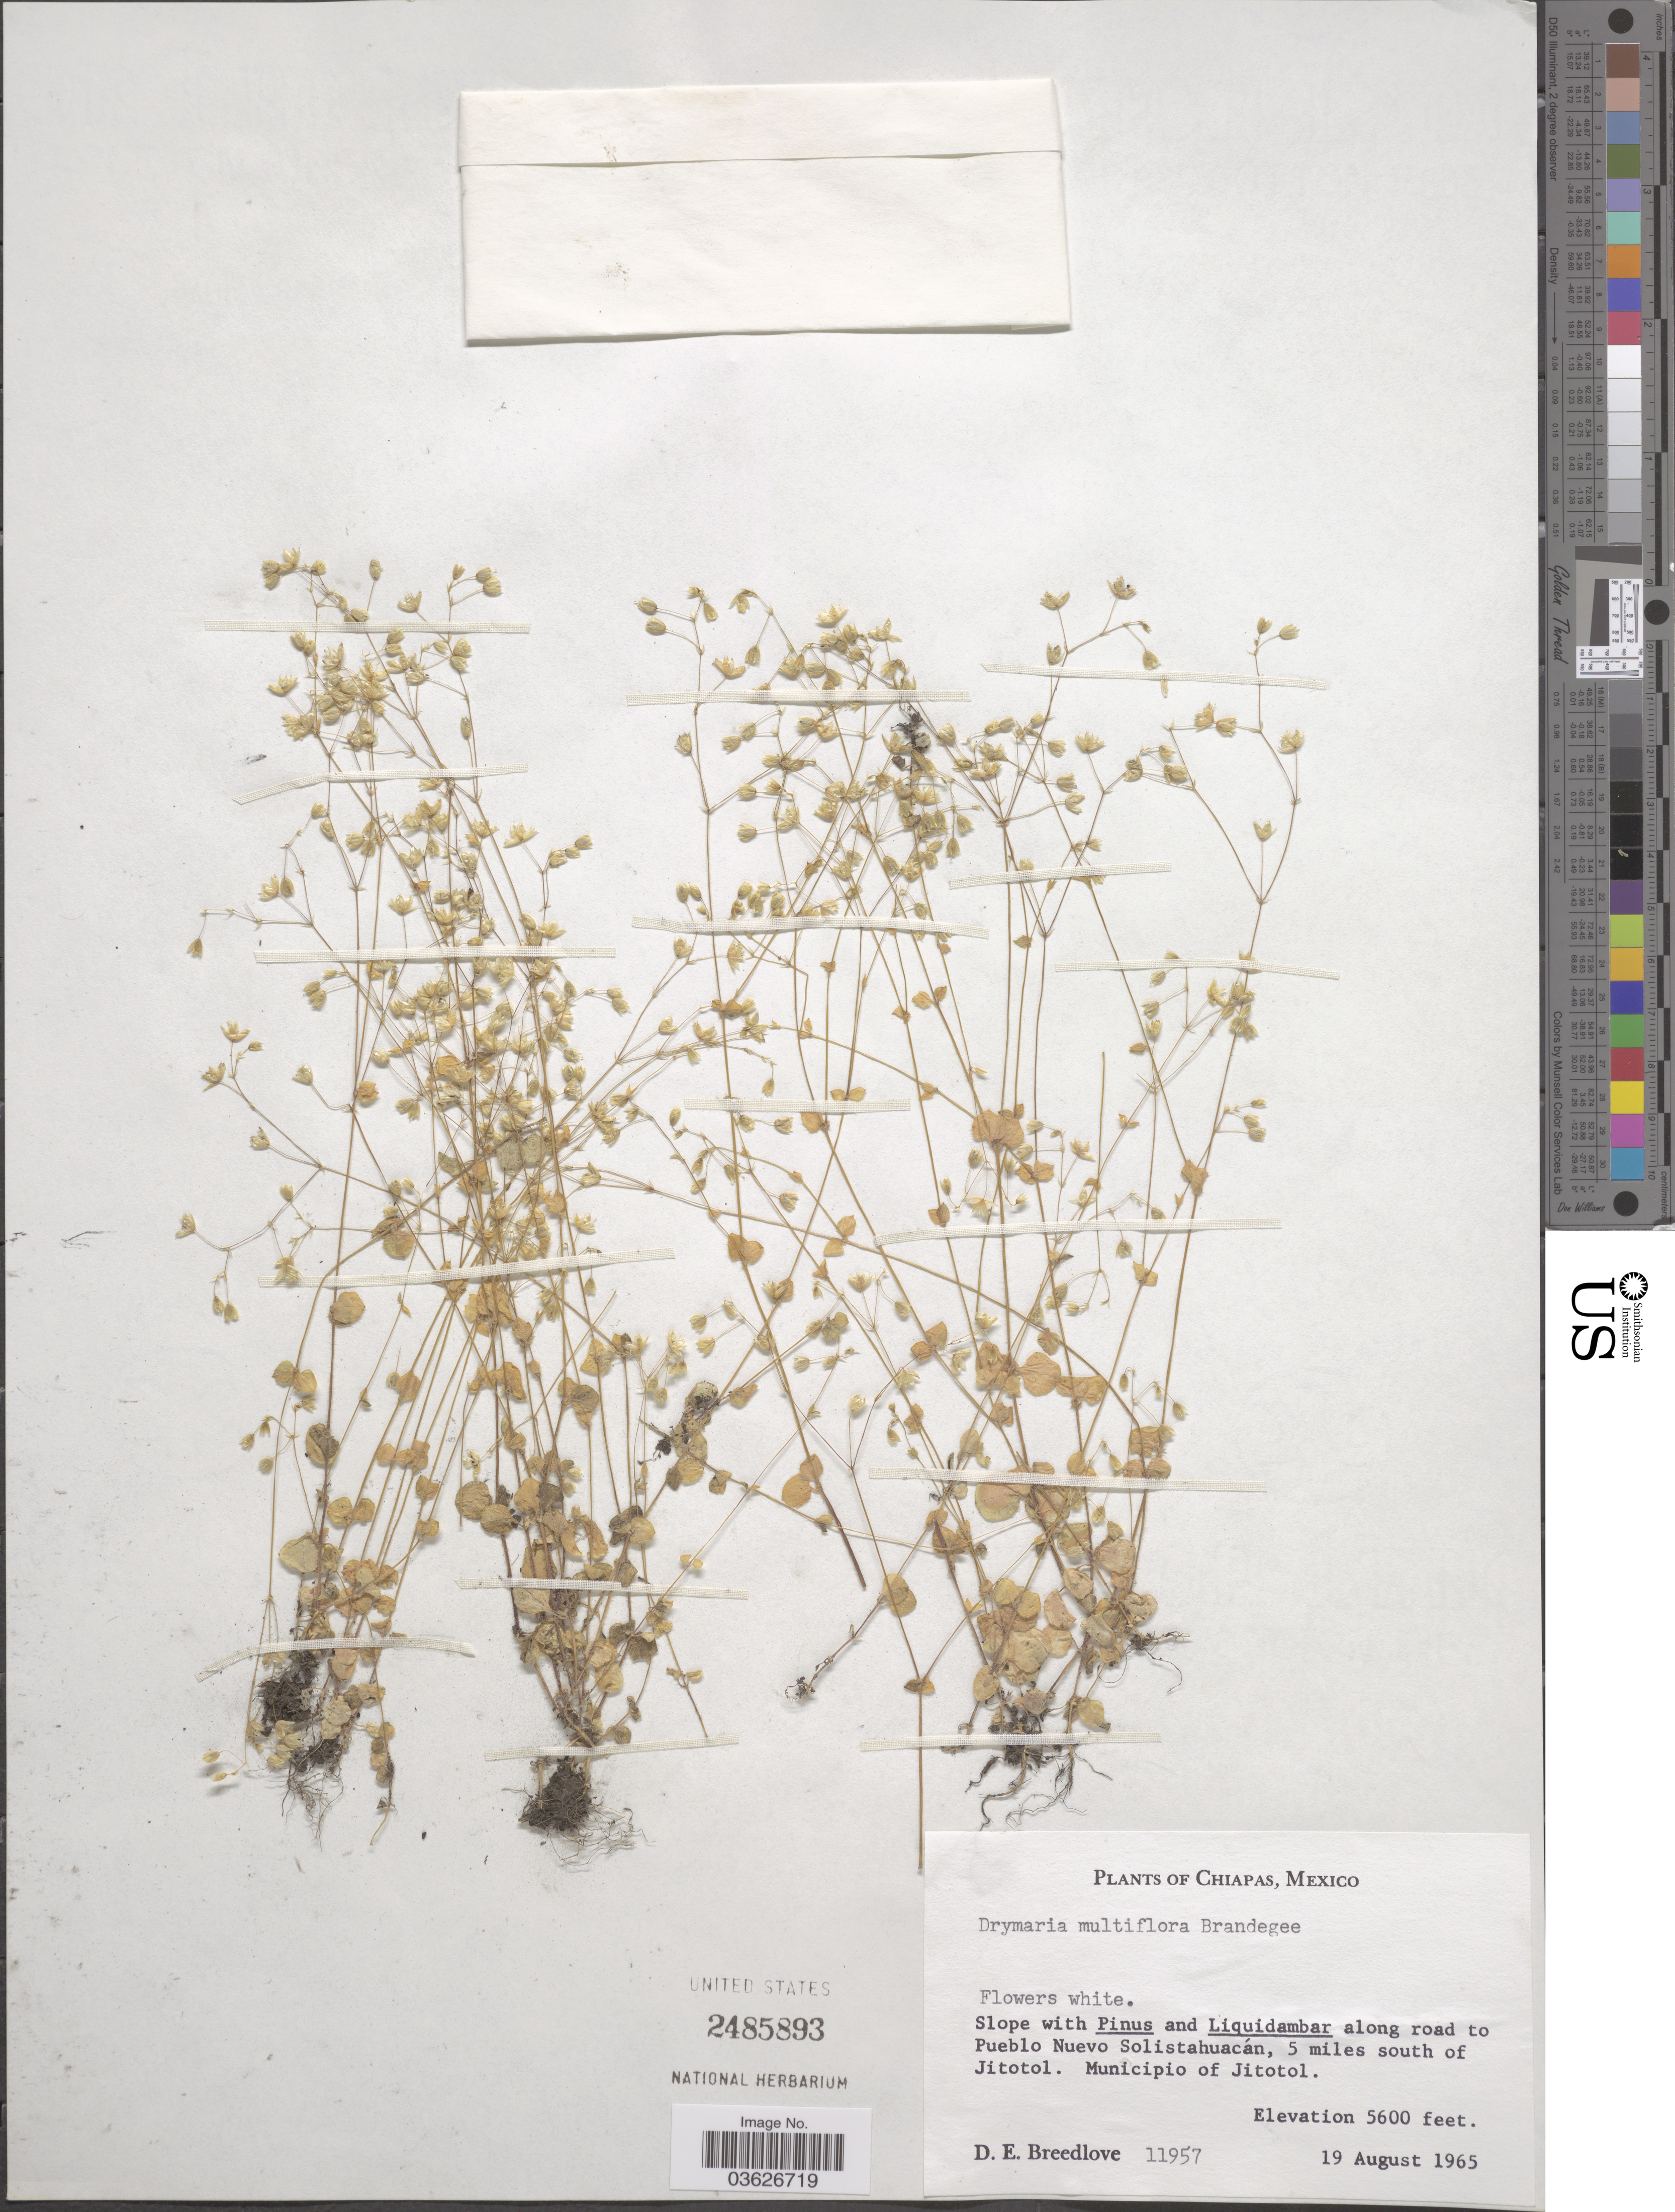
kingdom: Plantae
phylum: Tracheophyta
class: Magnoliopsida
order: Caryophyllales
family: Caryophyllaceae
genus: Drymaria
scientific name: Drymaria multiflora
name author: Brandegee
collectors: D. E. Breedlove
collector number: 11957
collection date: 1965-08-19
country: Mexico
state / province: Chiapas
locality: Along road to Pueblo Nuevo Solistahuacán, 5 miles south of Jitotol. Municipio of Jitotol.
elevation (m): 1707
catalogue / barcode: US 2485893